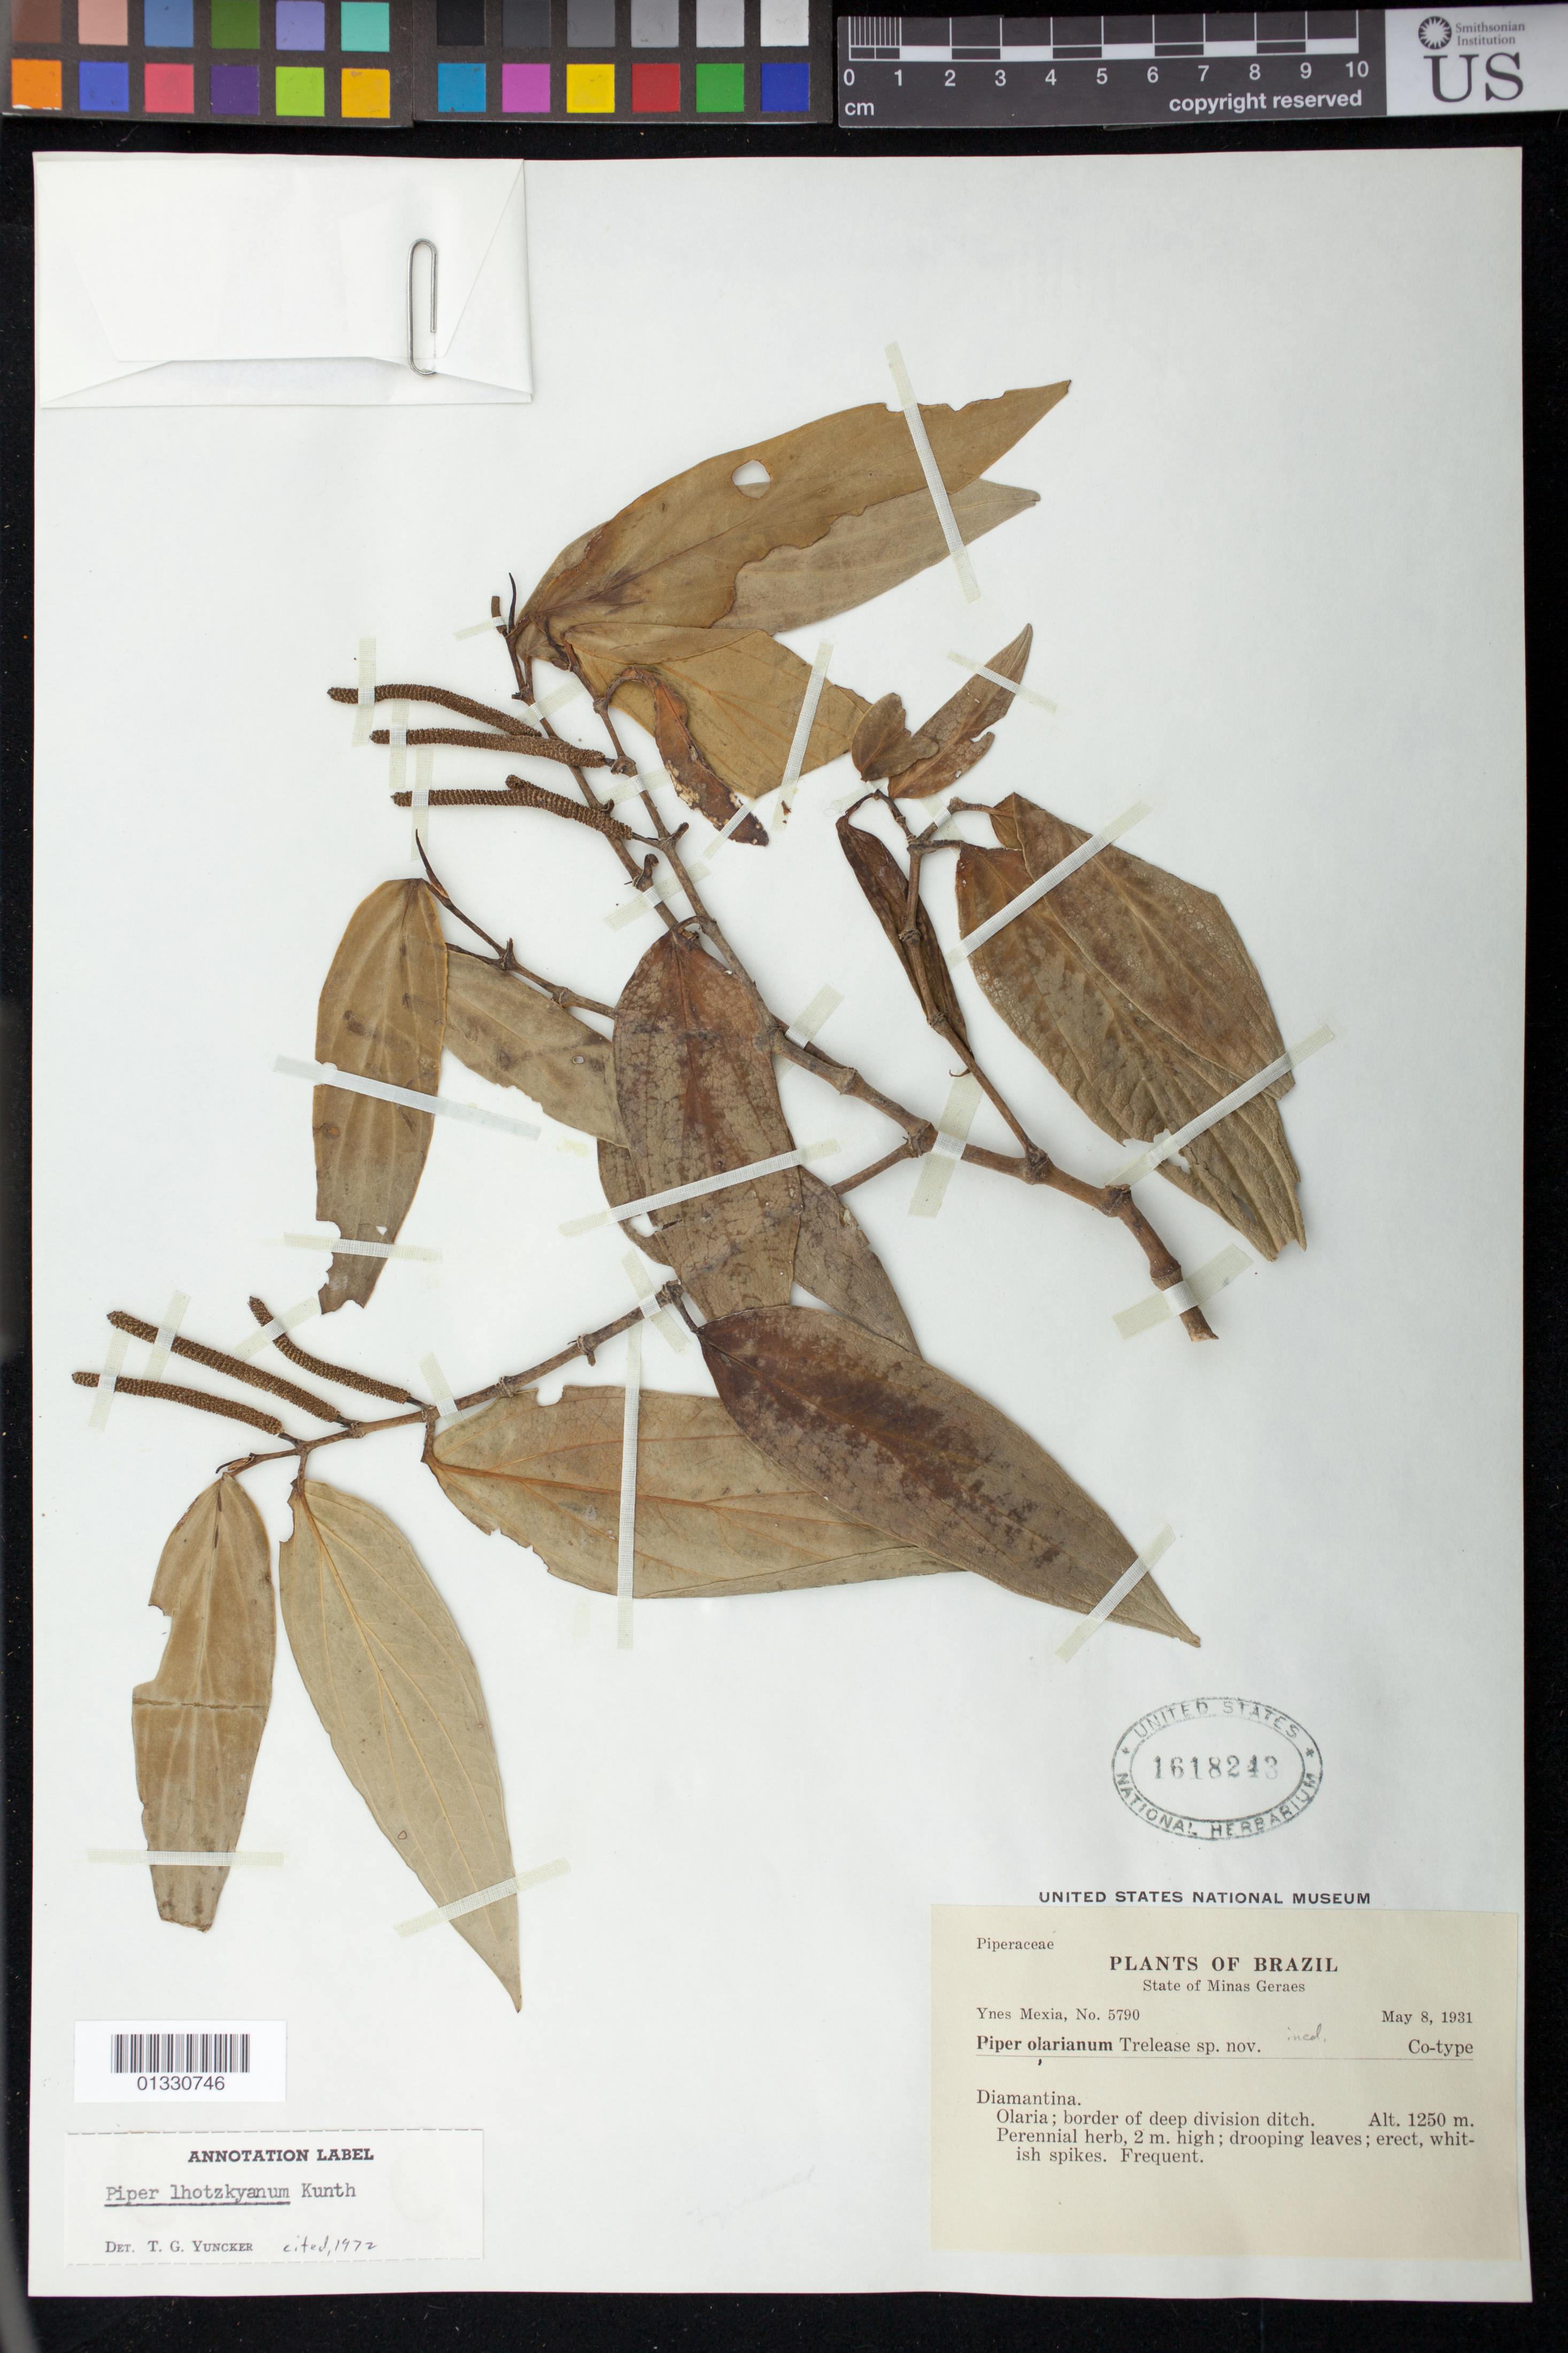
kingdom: Plantae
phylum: Tracheophyta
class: Magnoliopsida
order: Piperales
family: Piperaceae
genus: Piper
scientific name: Piper lhotskyanum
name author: Kunth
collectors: Y. Mexia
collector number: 5790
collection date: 1931-05-08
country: Brazil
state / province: Minas Gerais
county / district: Diamantina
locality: Olaria, border of deep division ditch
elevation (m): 1250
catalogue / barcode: US 1618243